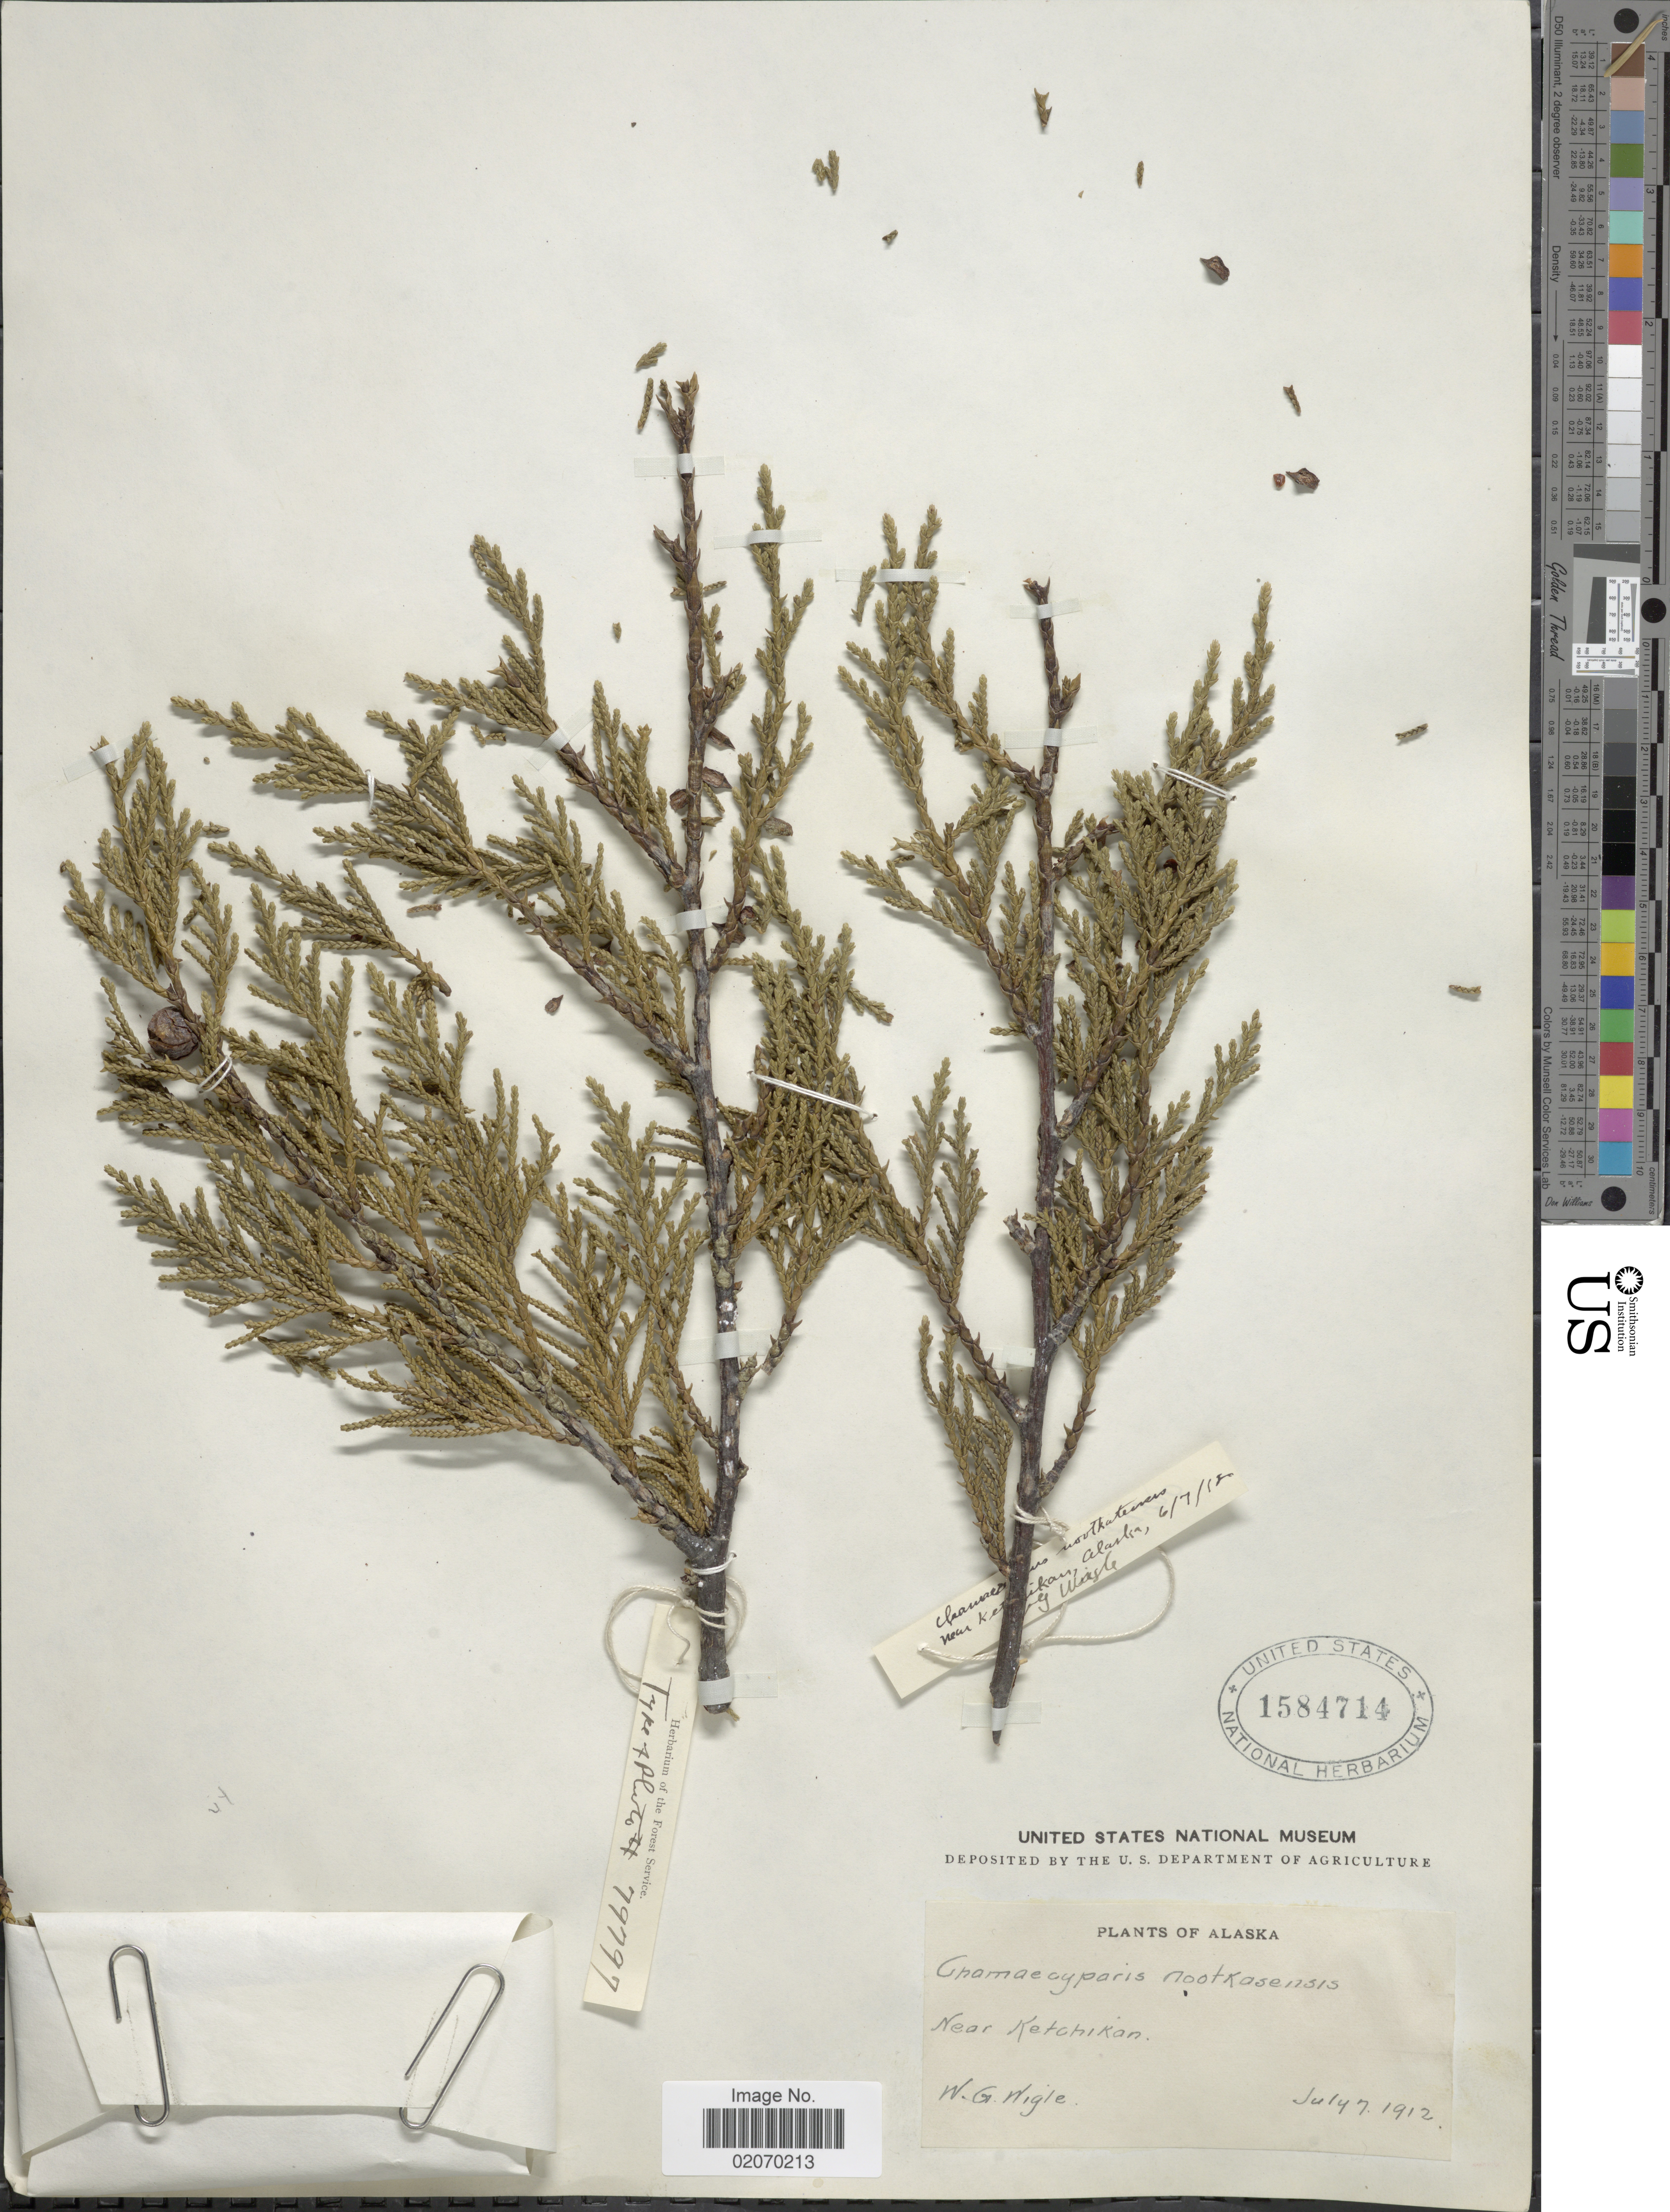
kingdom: Plantae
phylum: Tracheophyta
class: Pinopsida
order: Pinales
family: Cupressaceae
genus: Chamaecyparis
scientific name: Chamaecyparis nootkatensis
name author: (D. Don) Spach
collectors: W. Wigle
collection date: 1912-07-07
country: United States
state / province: Alaska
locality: Near Ketchikan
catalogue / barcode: US 1584714